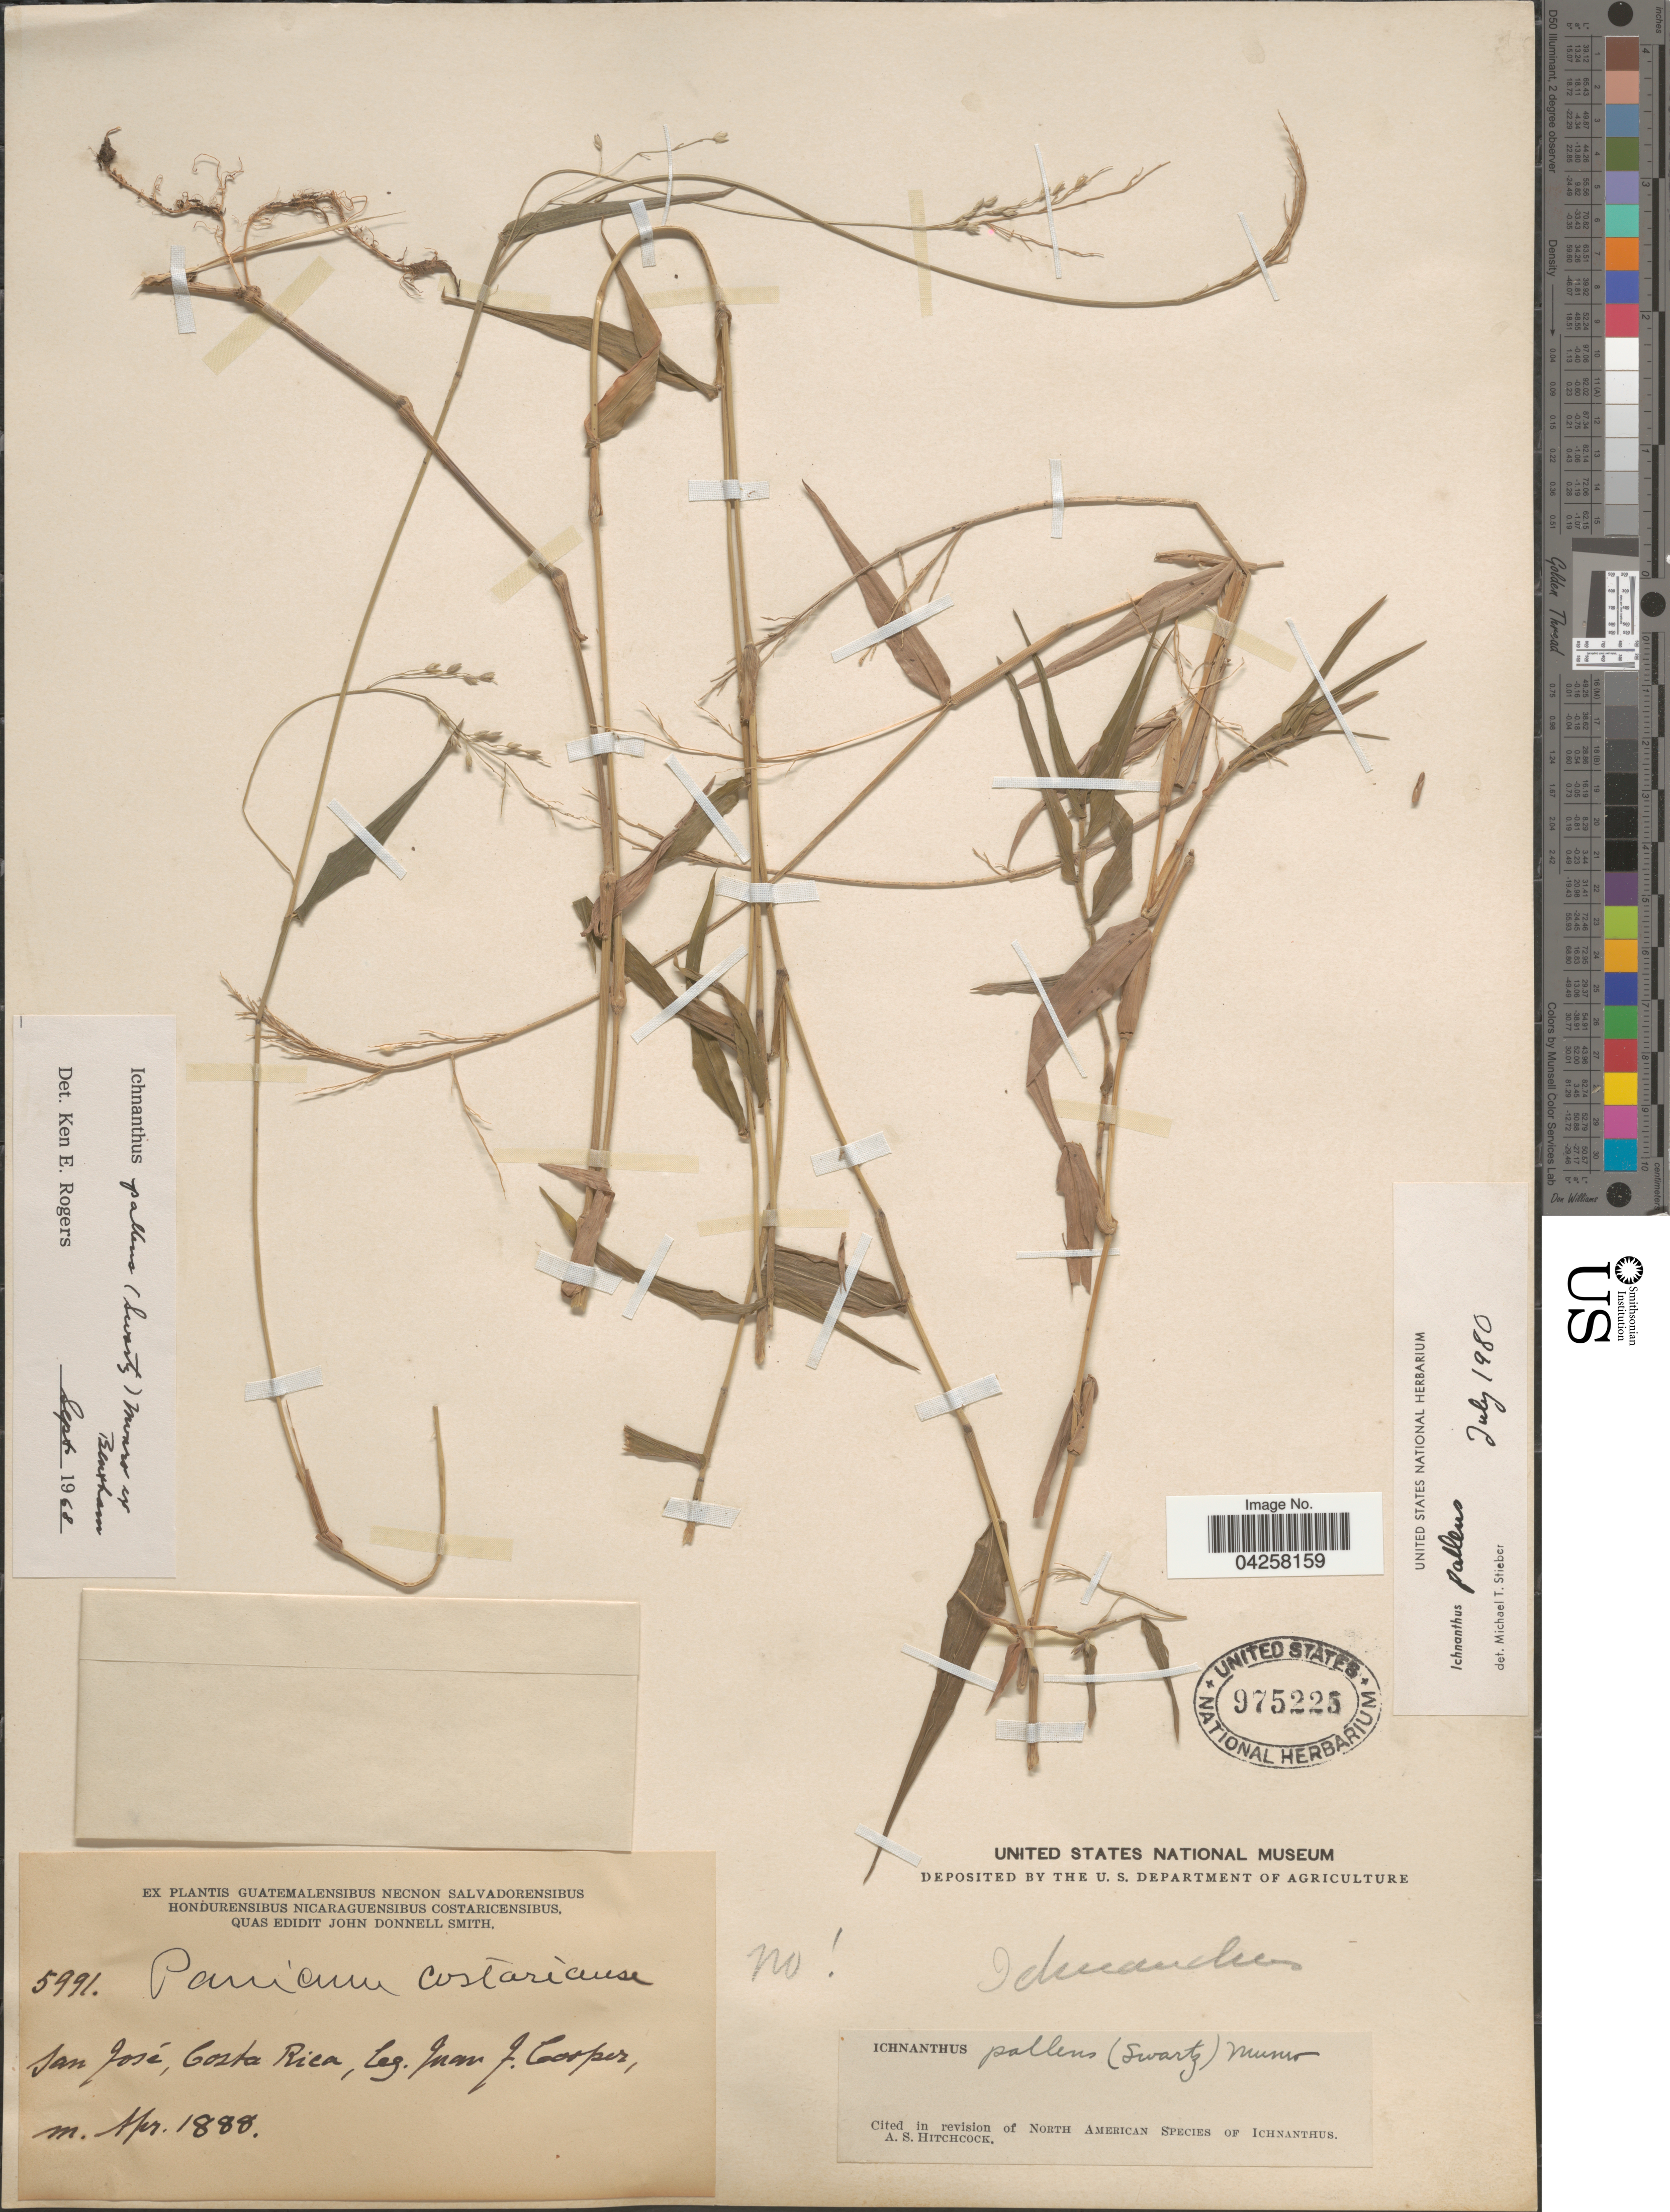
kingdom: Plantae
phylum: Tracheophyta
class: Liliopsida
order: Poales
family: Poaceae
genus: Ichnanthus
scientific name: Ichnanthus pallens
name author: (Sw.) Munro ex Benth.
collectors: J. J. Cooper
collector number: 5991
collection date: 1888-04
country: Costa Rica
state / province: San José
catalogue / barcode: US 975225